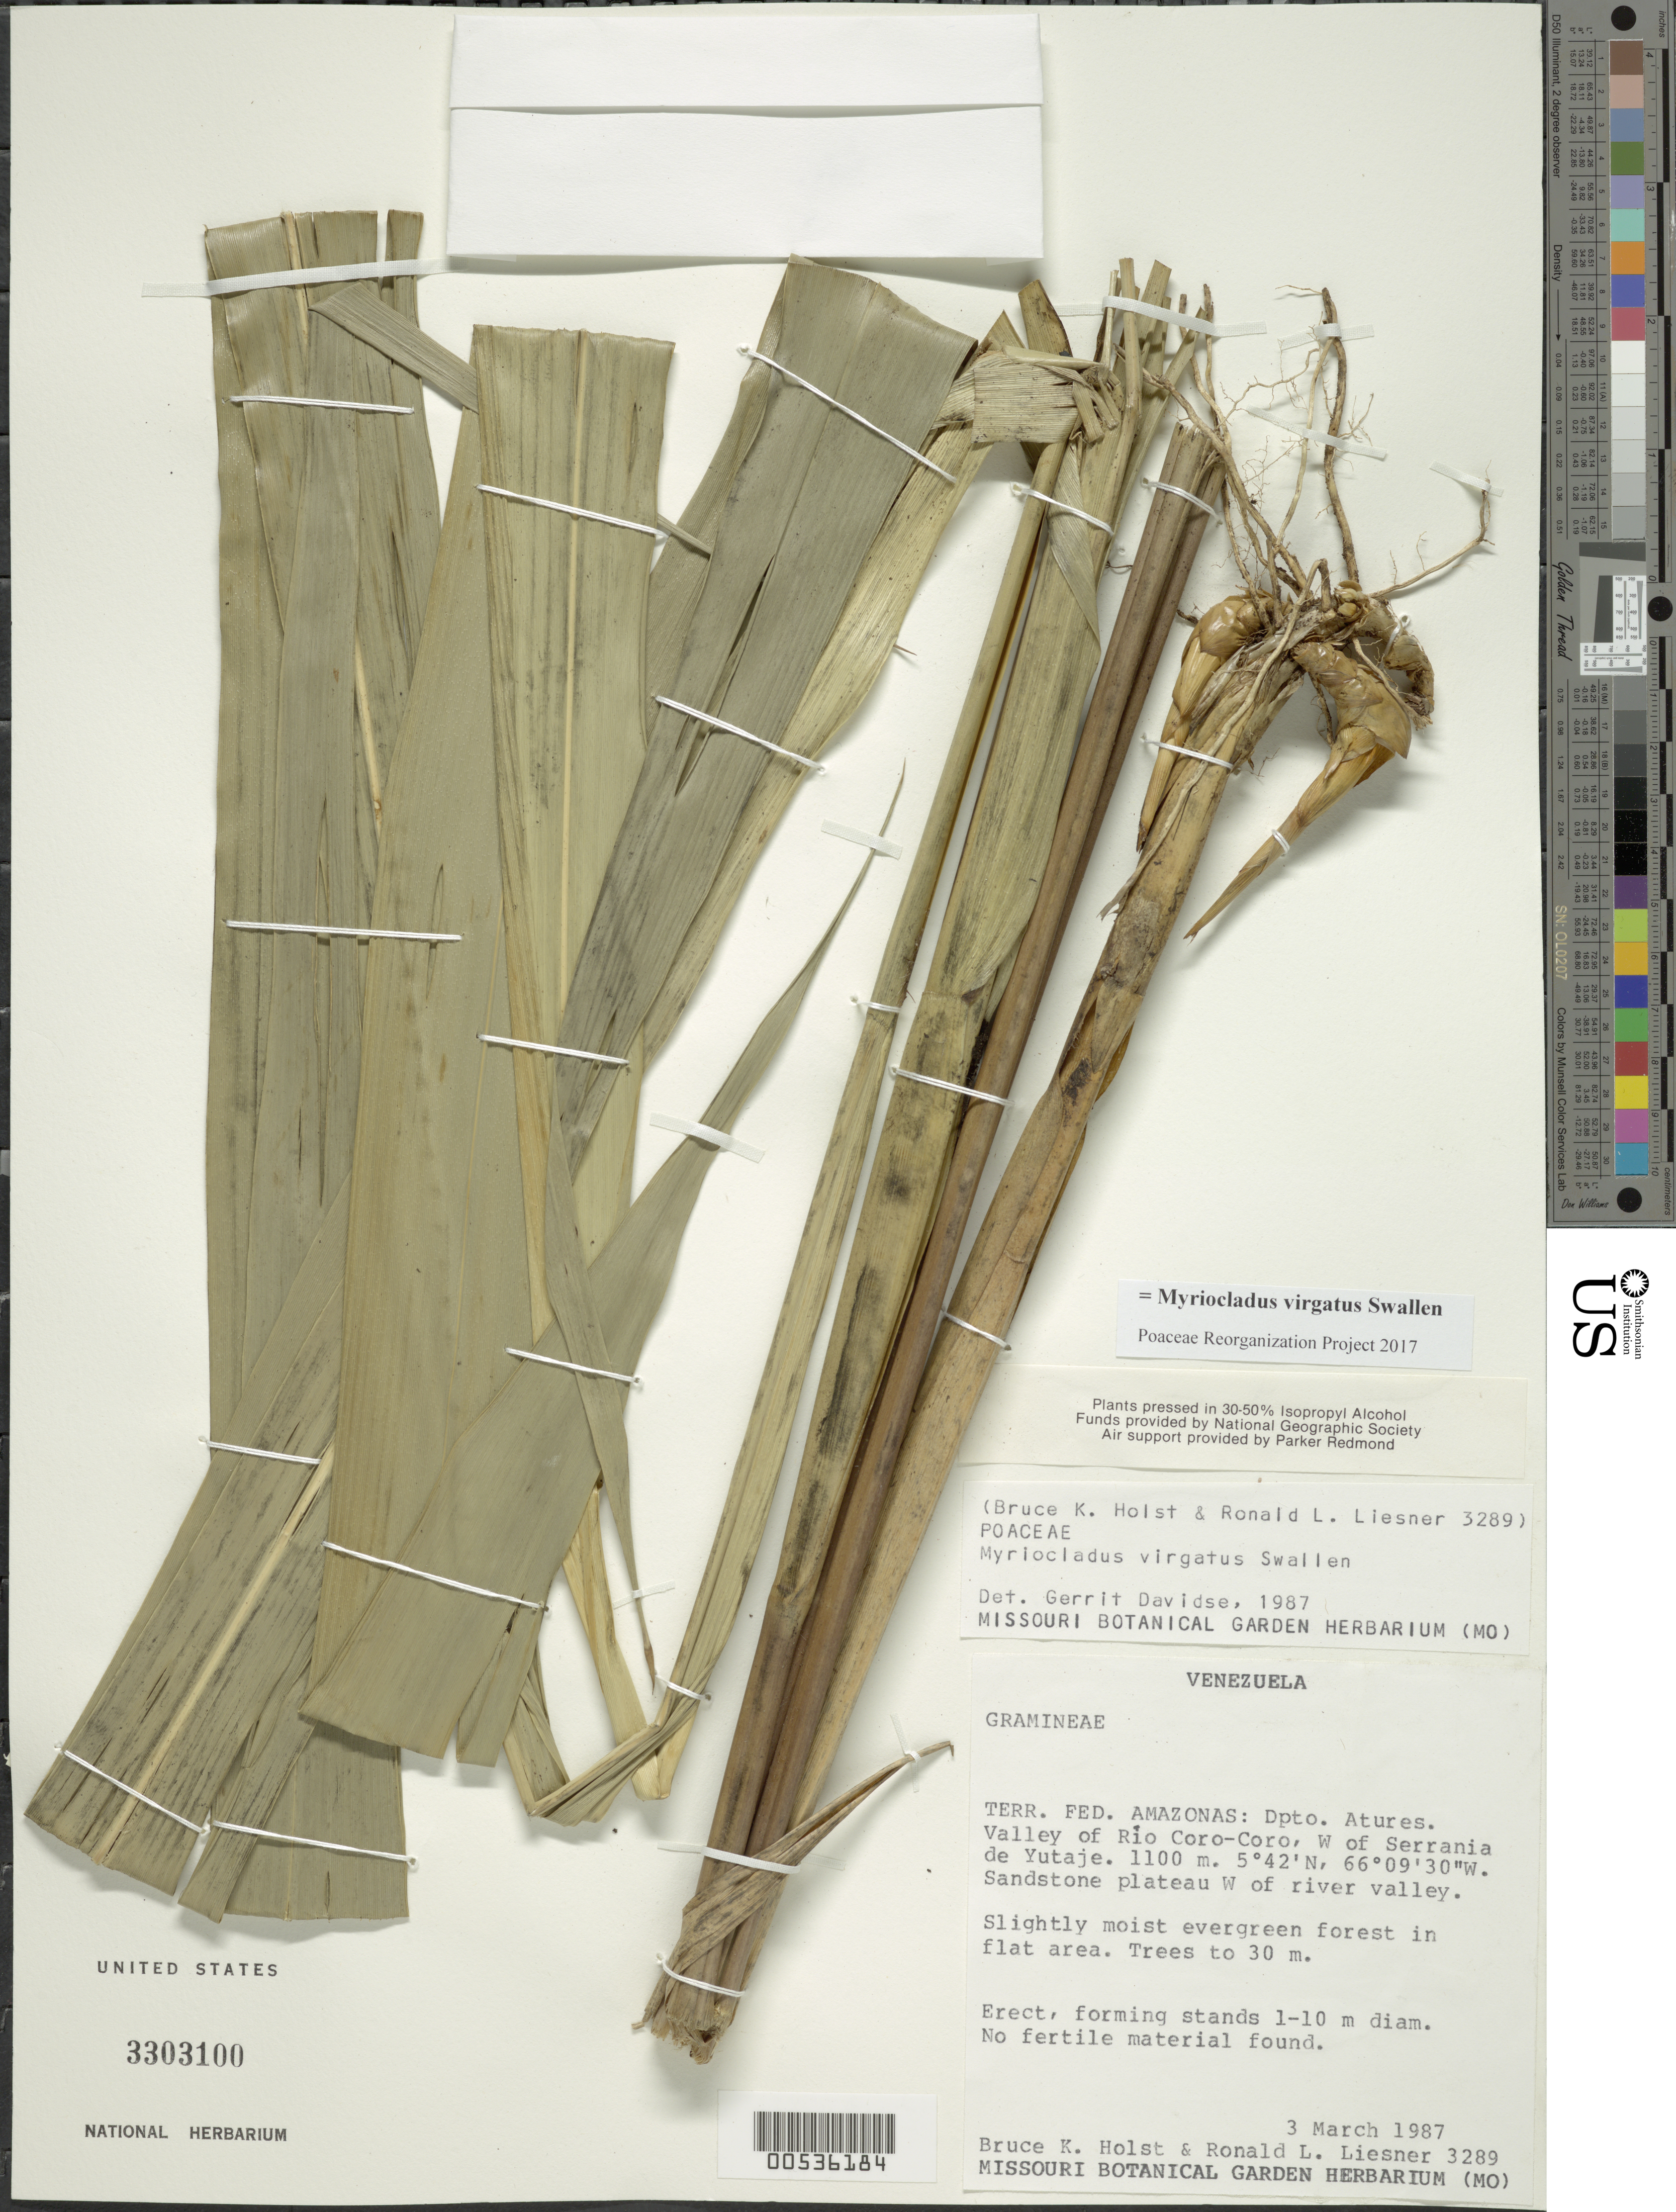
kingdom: Plantae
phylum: Tracheophyta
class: Liliopsida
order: Poales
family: Poaceae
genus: Myriocladus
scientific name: Myriocladus virgatus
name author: Swallen in Steyerm.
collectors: B. Holst & R. L. Liesner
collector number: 3289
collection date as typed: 03 Mar 1987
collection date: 1987-03-03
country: Venezuela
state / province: Amazonas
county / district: Atures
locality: Valley of rio coro-coro, w of serrania de yutaje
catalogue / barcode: US 3303100